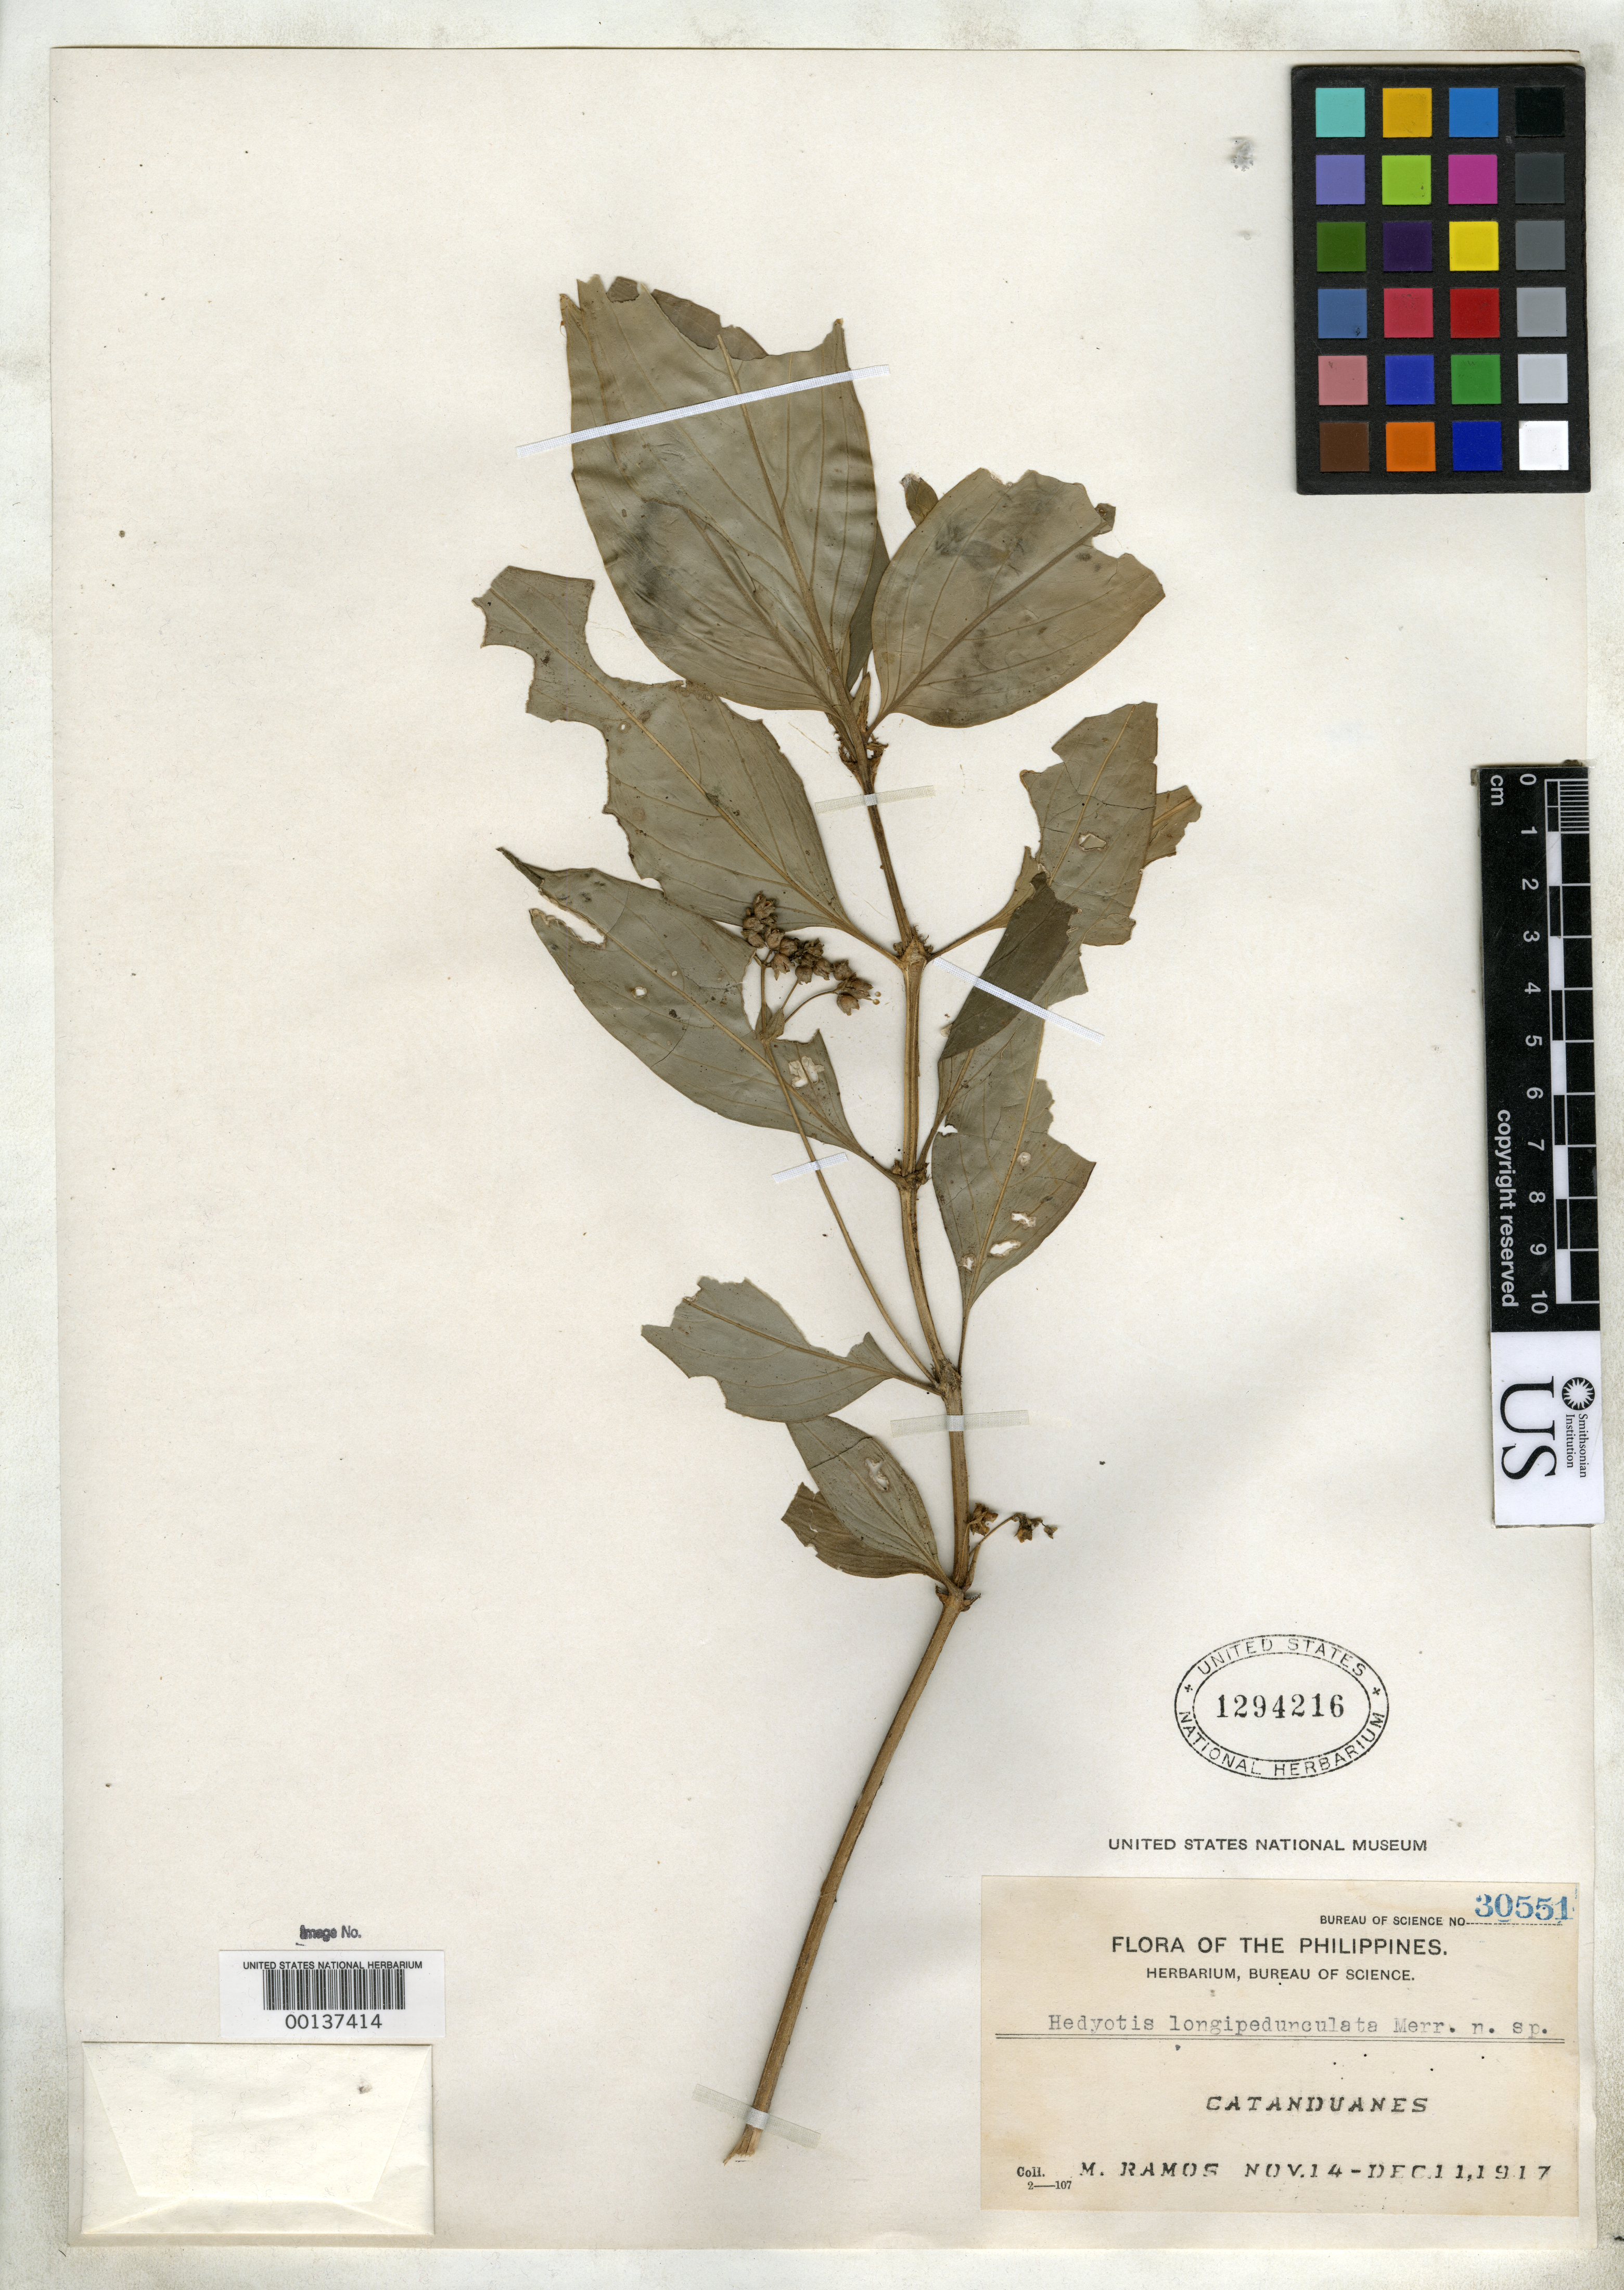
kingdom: Plantae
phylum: Tracheophyta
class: Magnoliopsida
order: Gentianales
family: Rubiaceae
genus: Hedyotis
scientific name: Hedyotis longipedunculata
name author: Merr.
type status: Isotype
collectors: M. Ramos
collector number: Bur. Sci. 30551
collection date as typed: Nov 1917 to -- Dec 1917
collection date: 1917-11/1917-12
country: Philippines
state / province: Bicol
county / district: Catanduanes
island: Catanduanes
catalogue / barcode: US 1294216